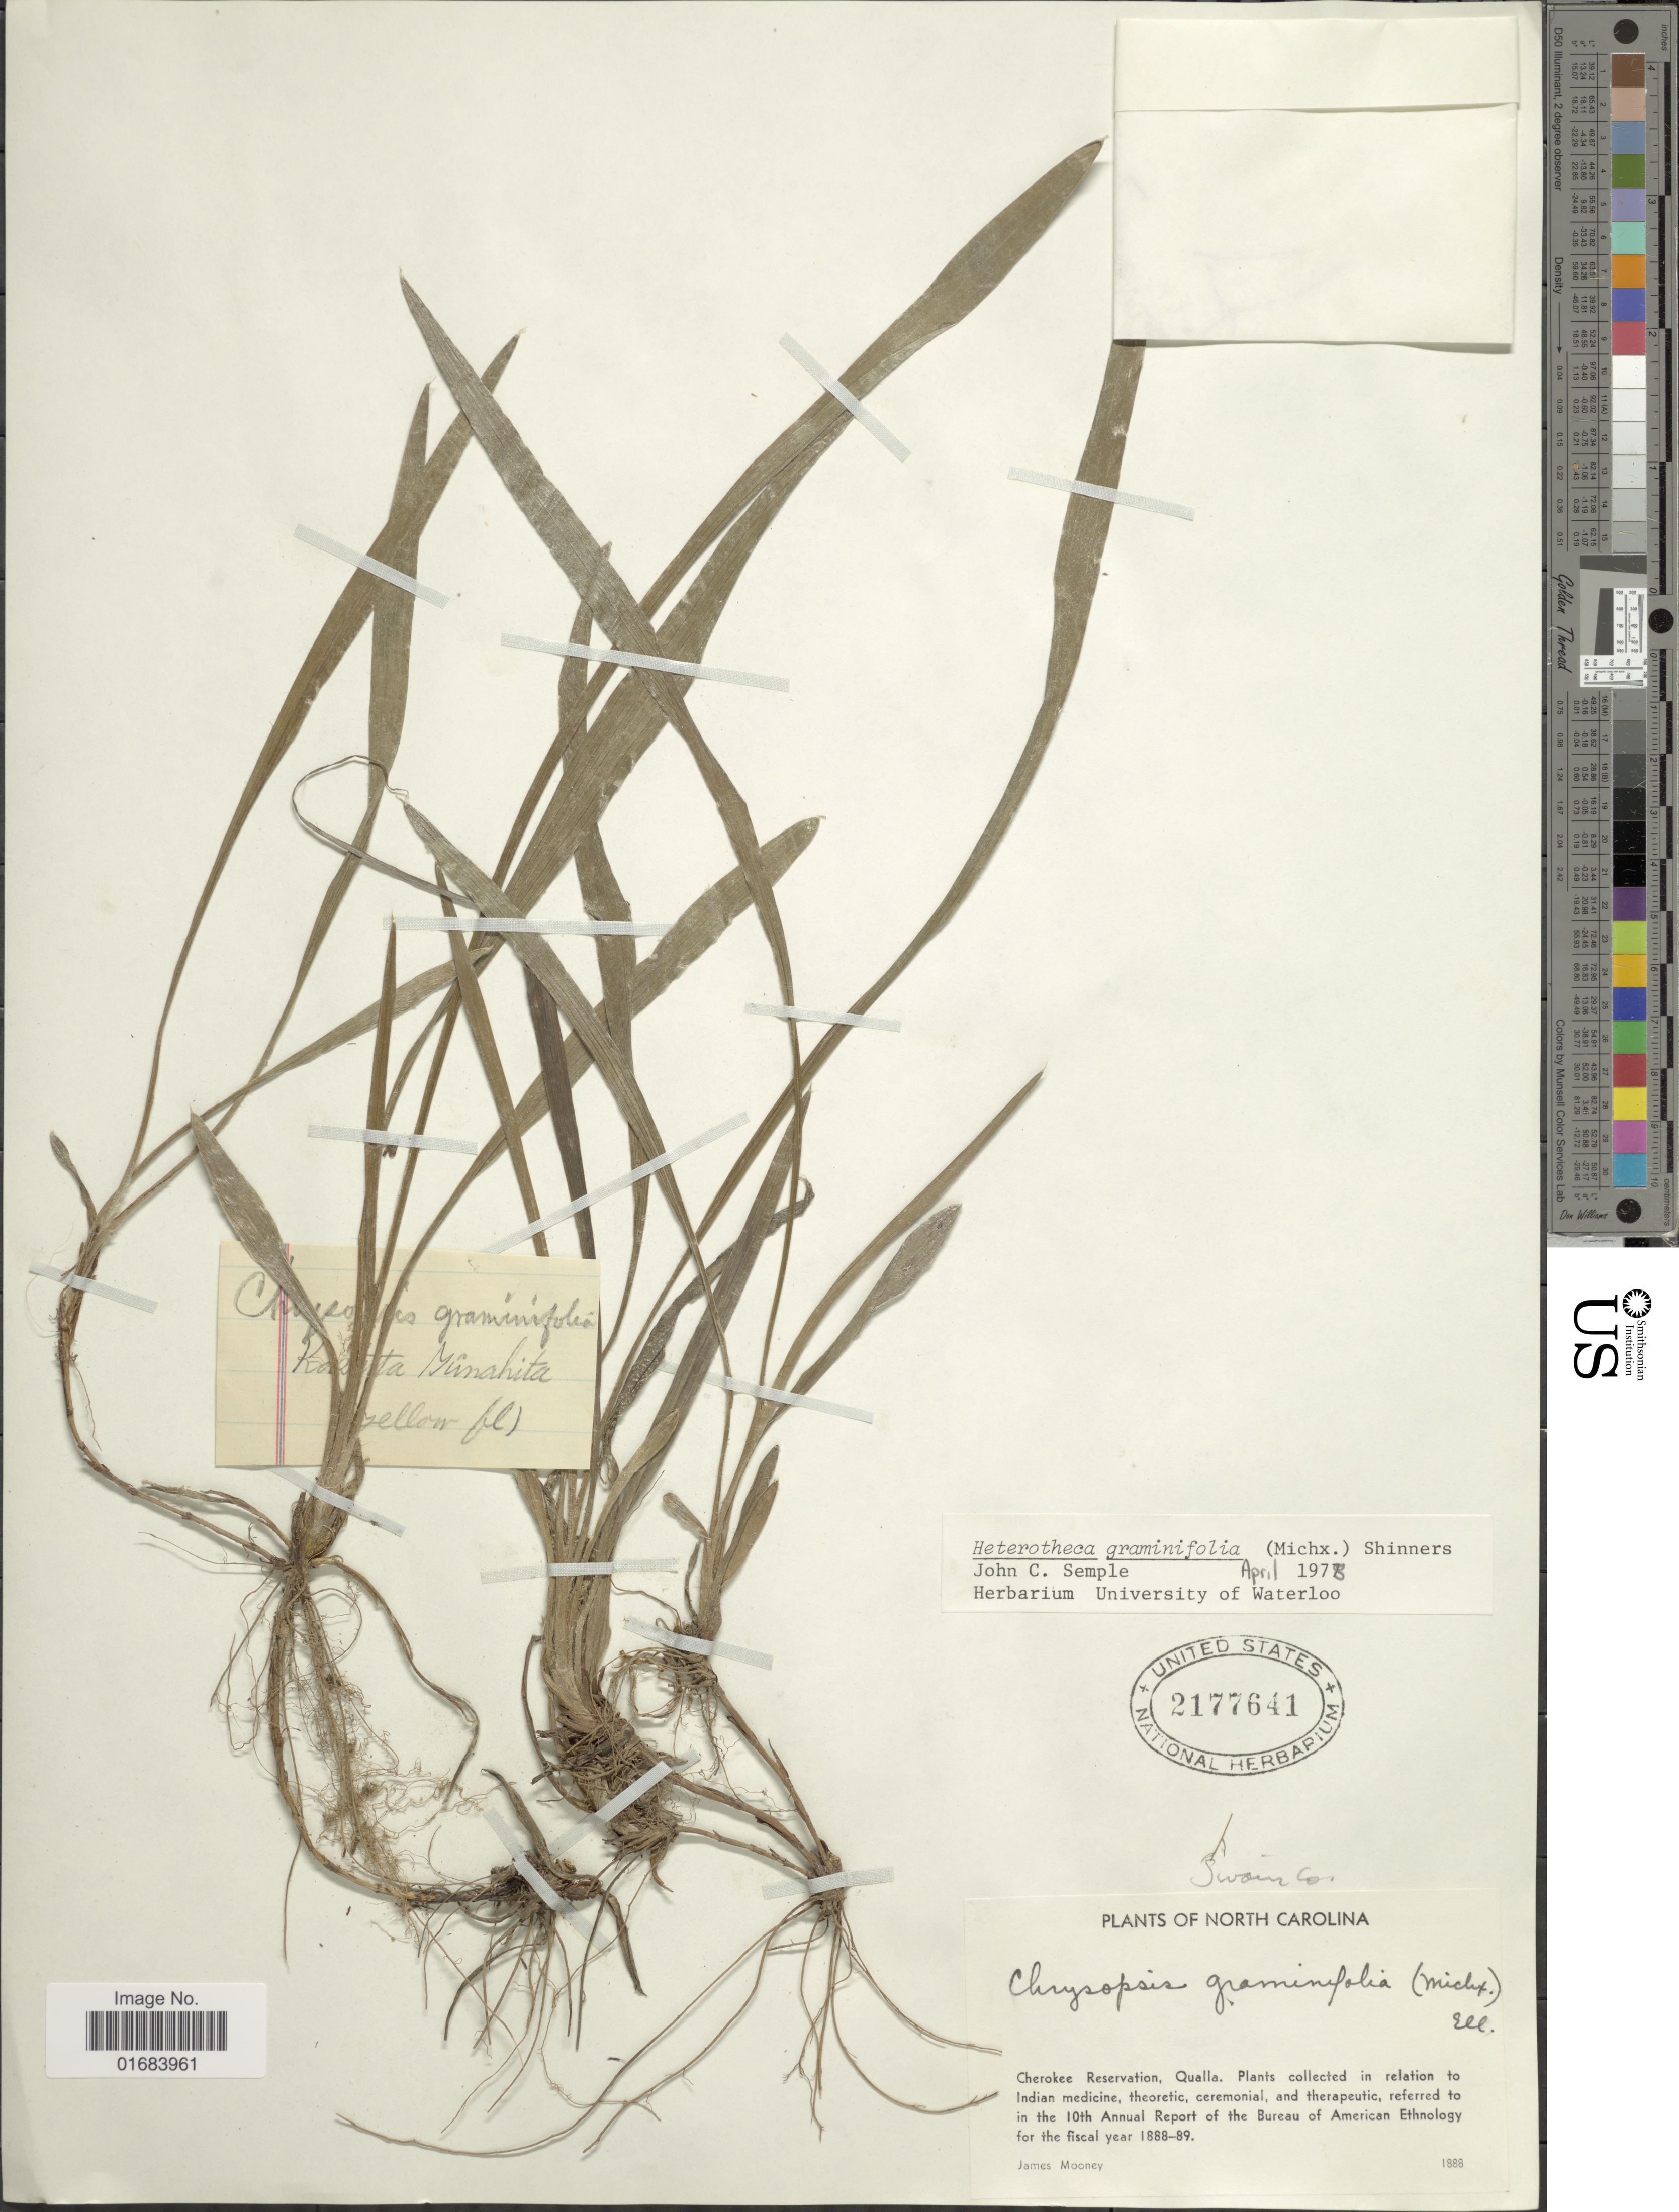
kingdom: Plantae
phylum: Tracheophyta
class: Magnoliopsida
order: Asterales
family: Asteraceae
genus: Pityopsis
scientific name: Pityopsis graminifolia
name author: (Michx.) Nutt.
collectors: J. Mooney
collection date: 1888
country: United States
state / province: North Carolina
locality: Cherokee Reservation, Qualla, Swain Co.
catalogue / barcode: US 2177641